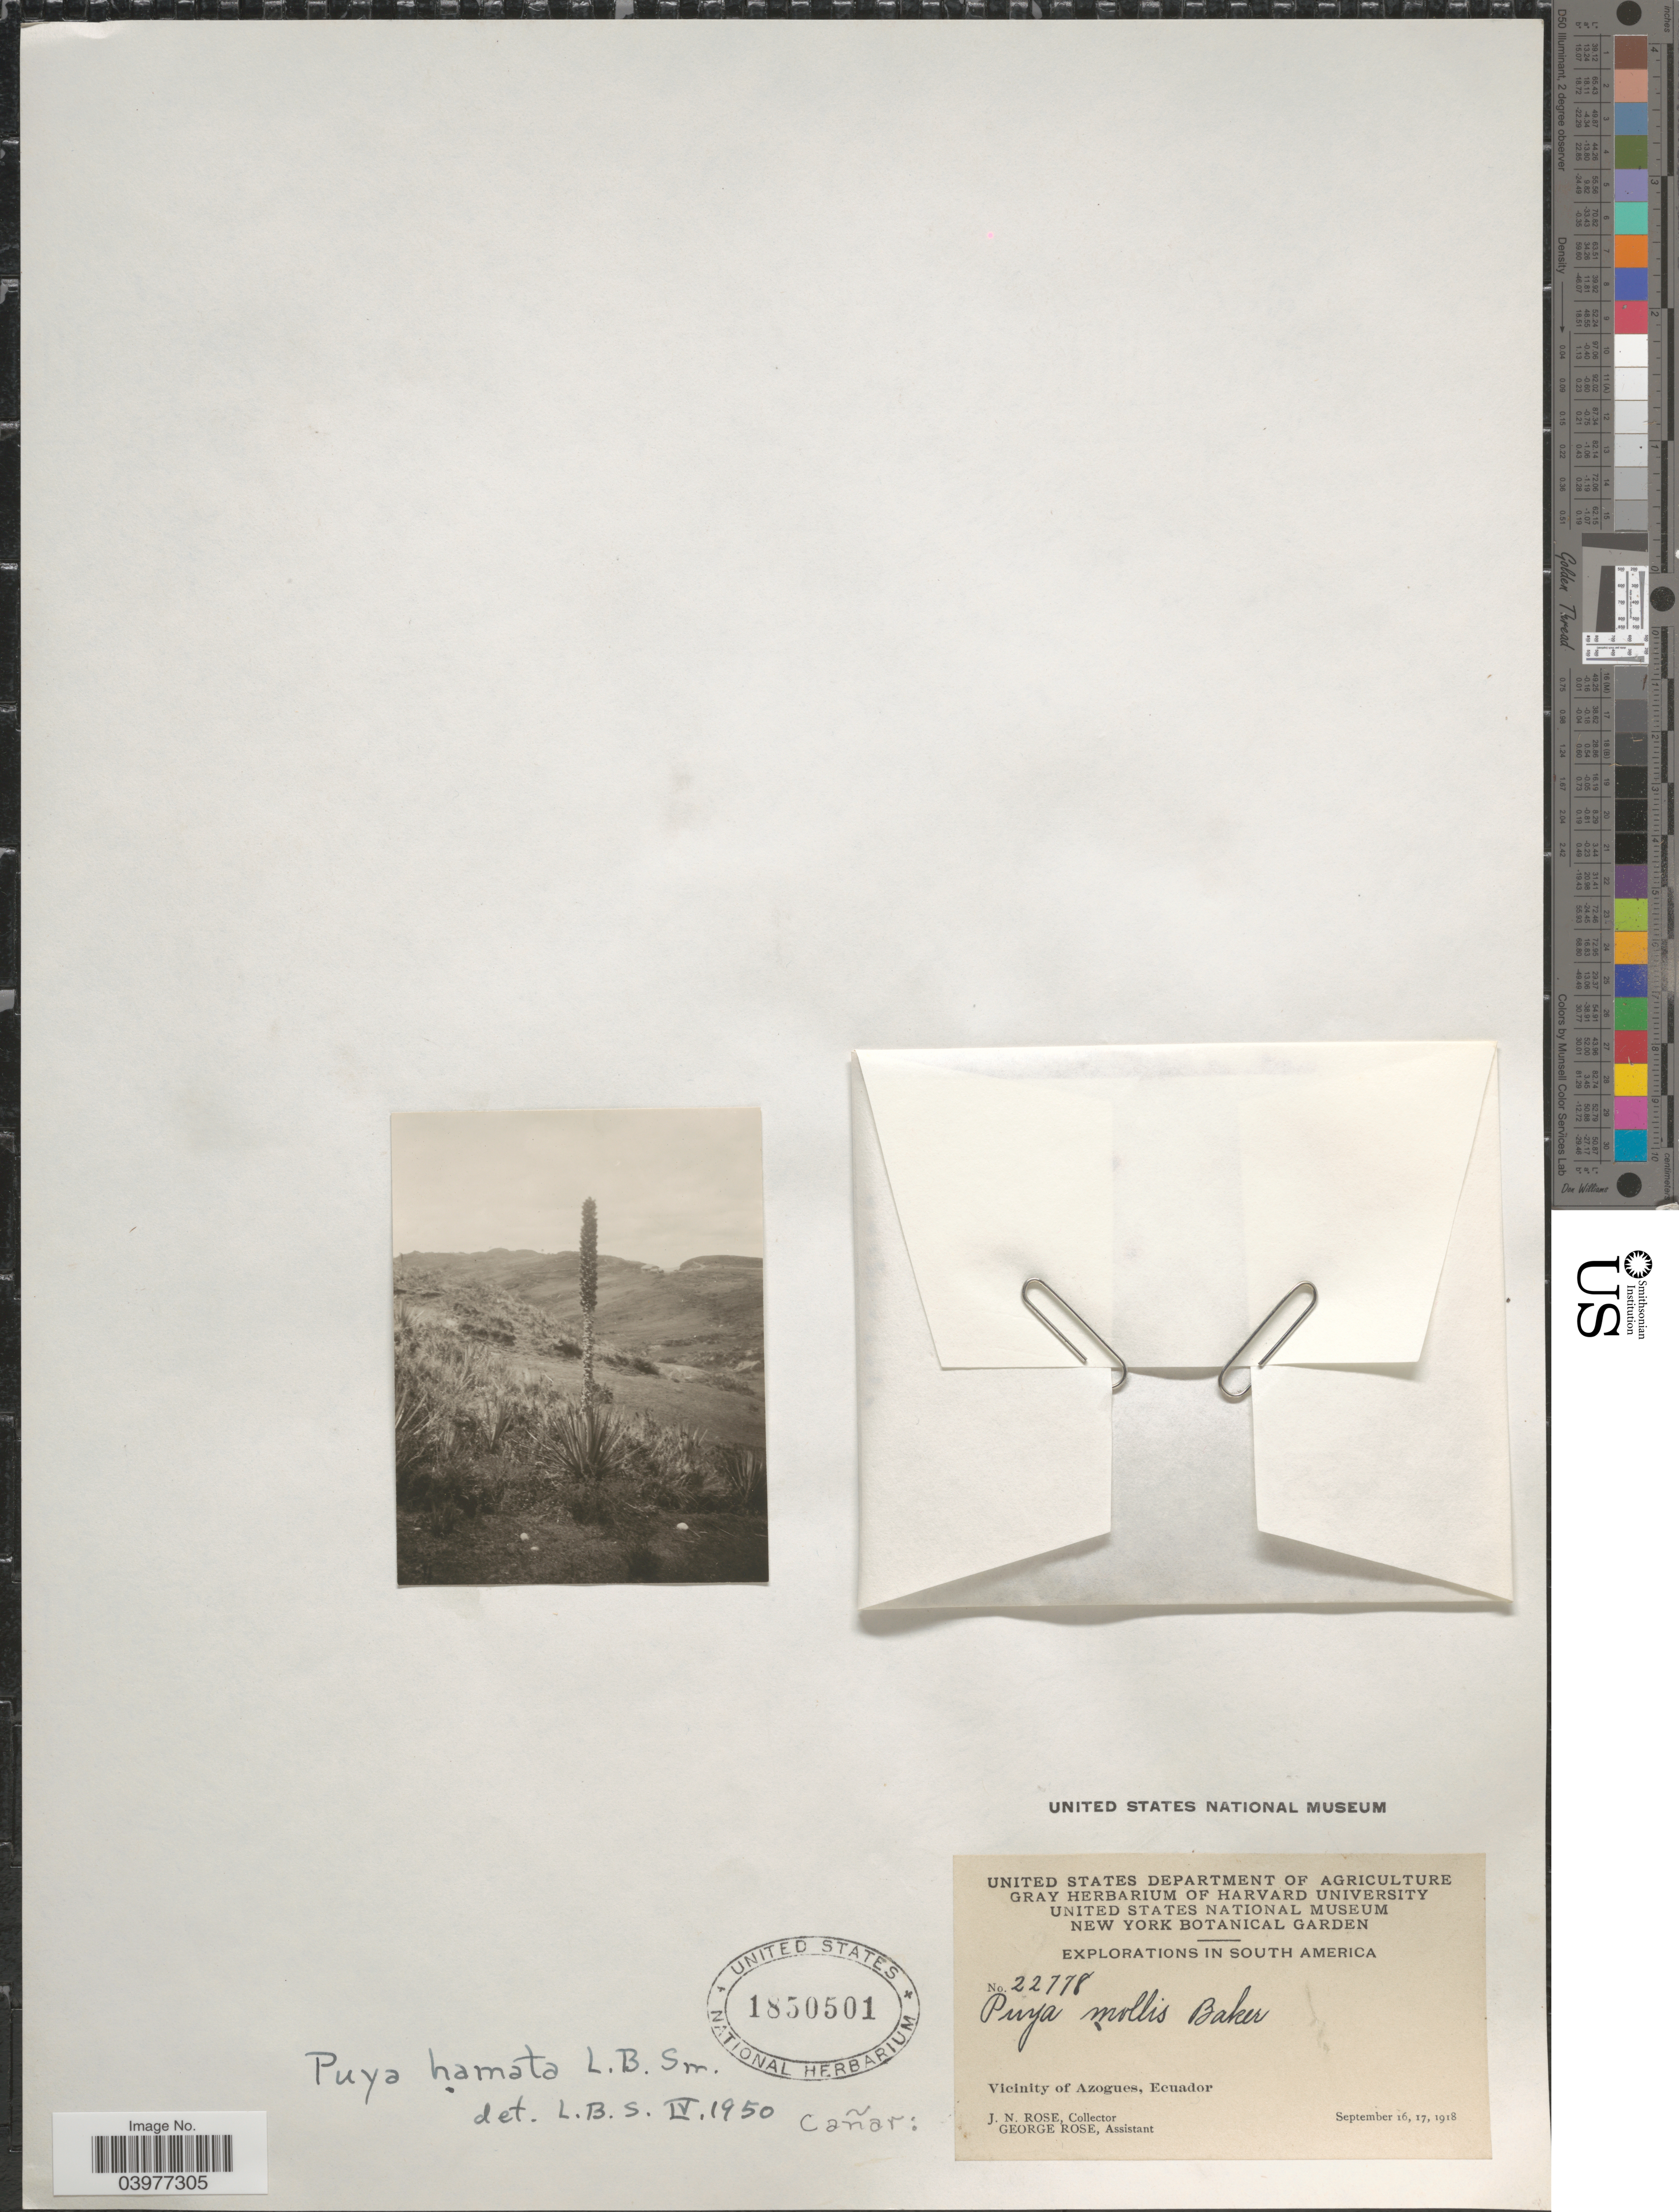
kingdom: Plantae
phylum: Tracheophyta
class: Liliopsida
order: Poales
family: Bromeliaceae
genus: Puya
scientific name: Puya hamata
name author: L.B. Sm.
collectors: J. N. Rose & G. Rose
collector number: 22778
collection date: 1918-09-16/1918-09-17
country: Ecuador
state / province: Cañar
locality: Cañar: Vicinity of Azogues.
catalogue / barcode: US 1850501